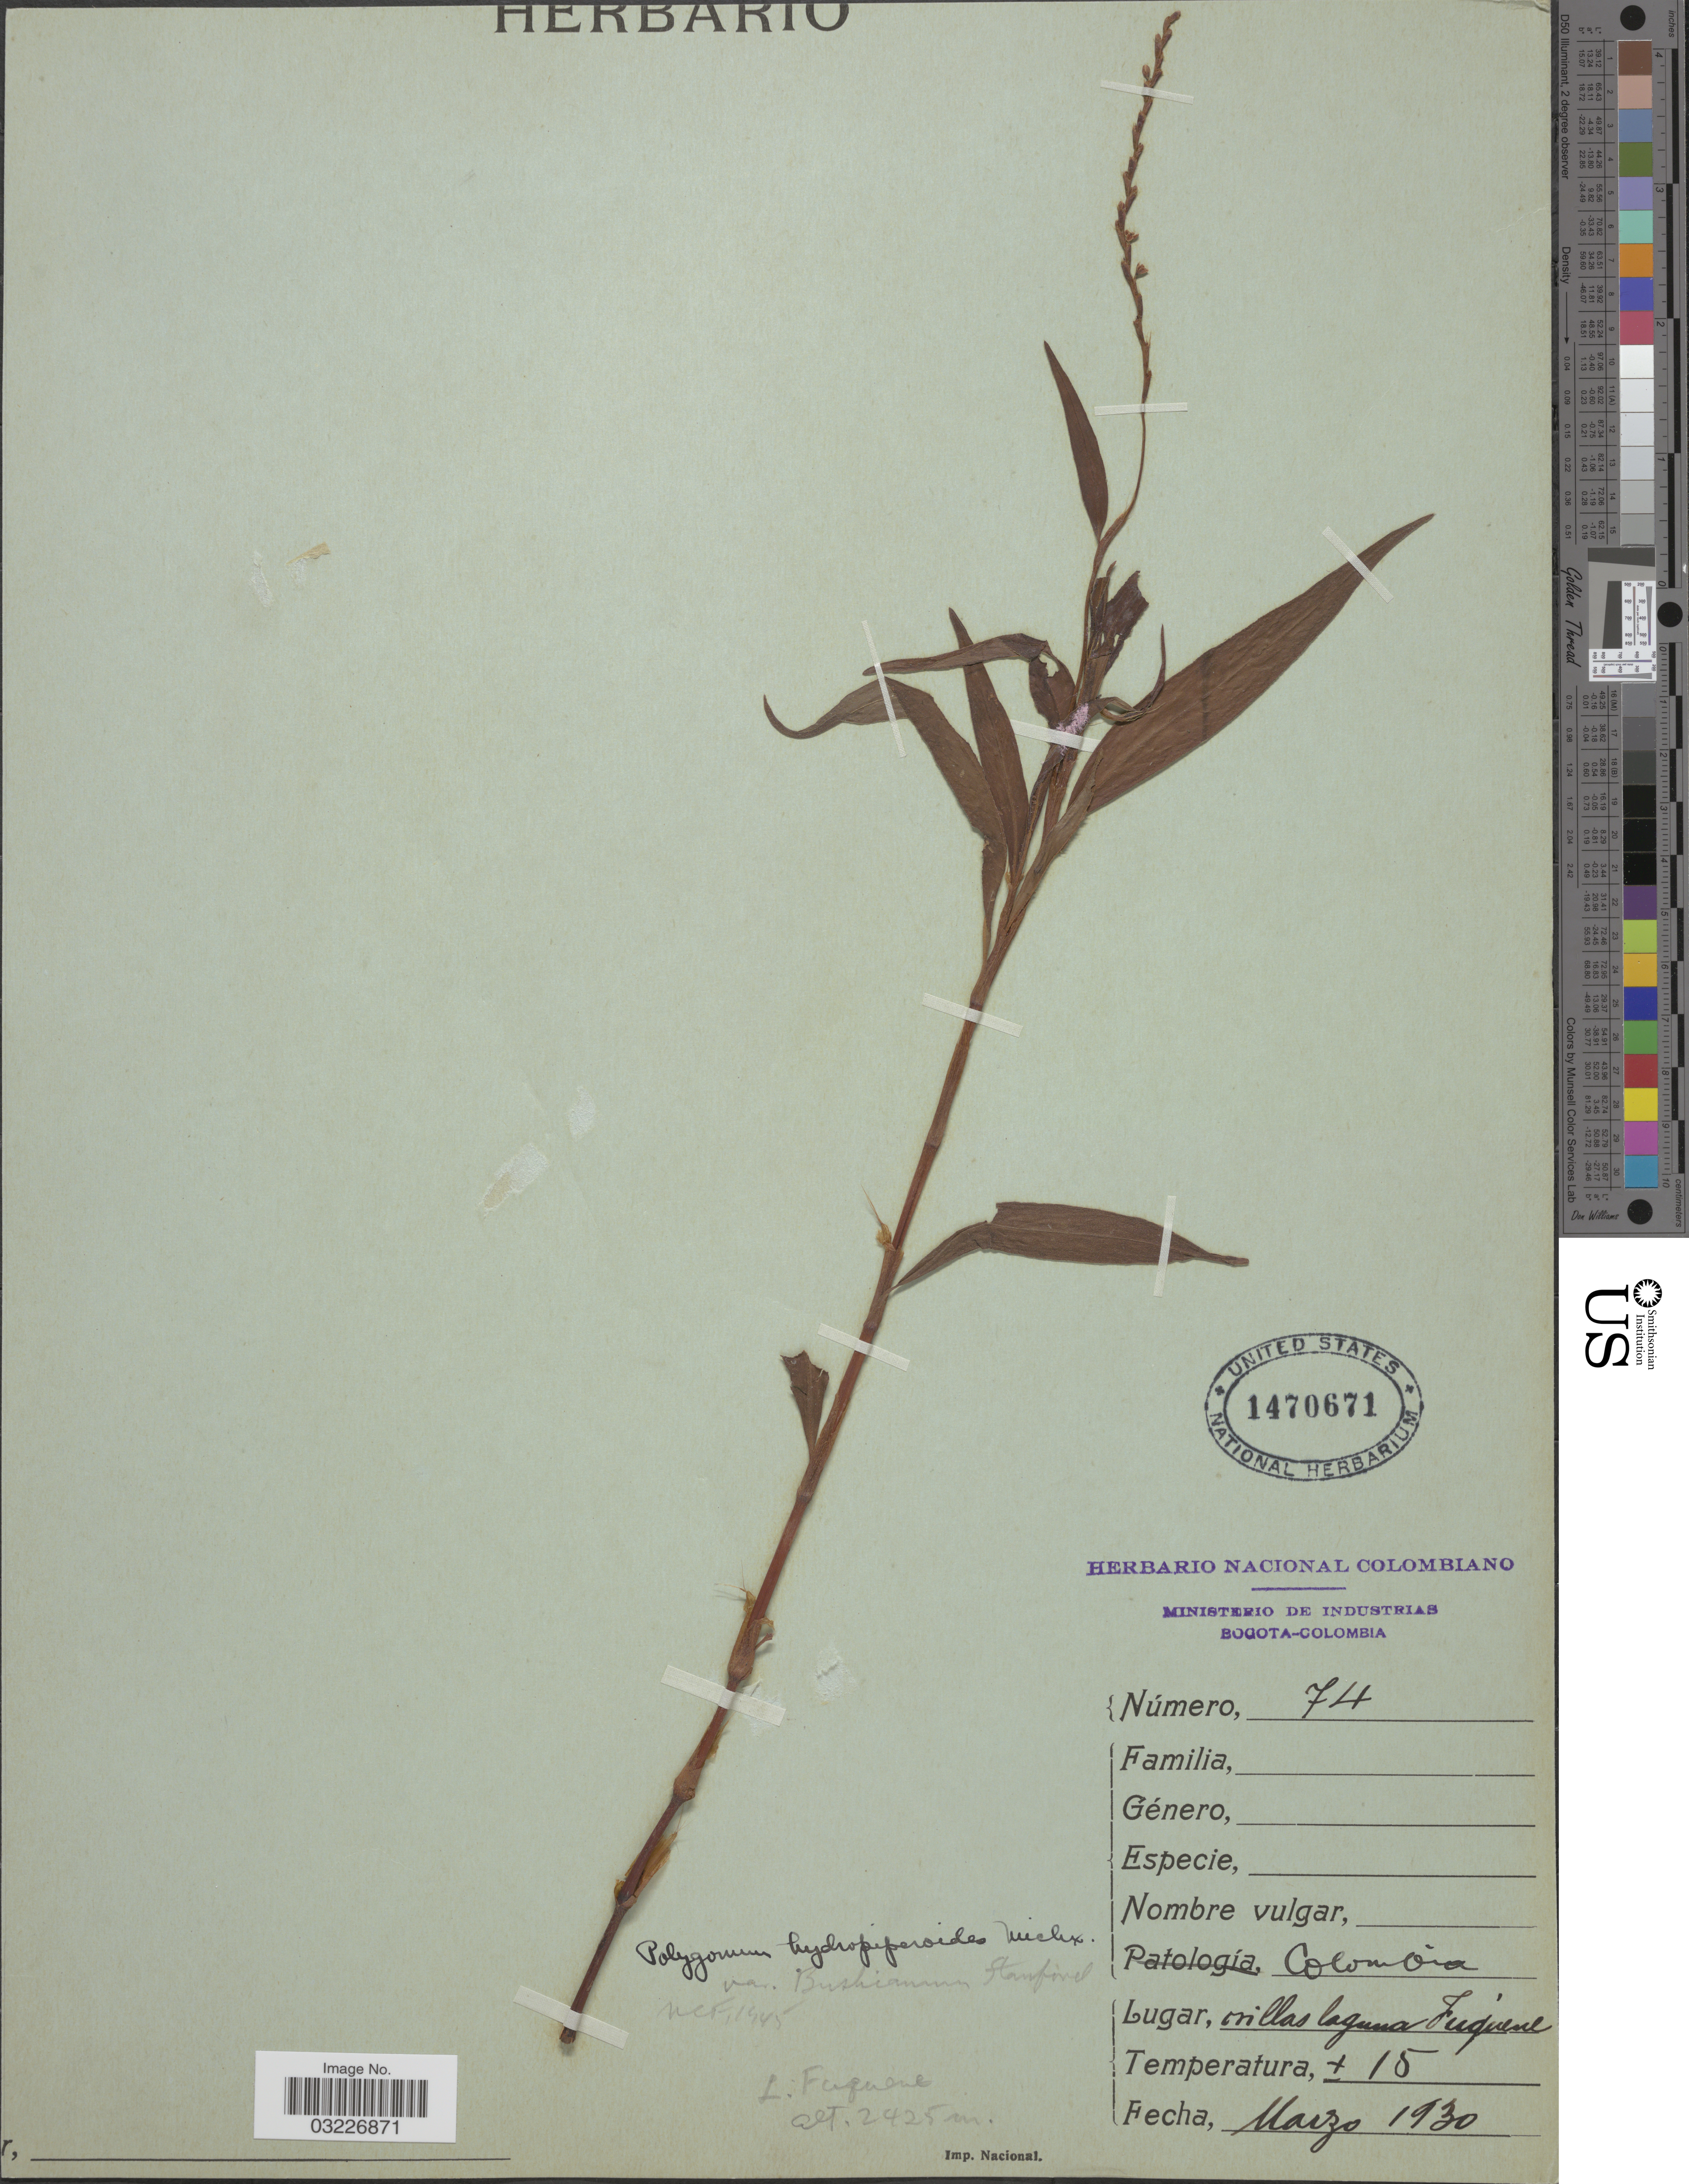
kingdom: Plantae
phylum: Tracheophyta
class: Magnoliopsida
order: Caryophyllales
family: Polygonaceae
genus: Polygonum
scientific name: Polygonum hydropiperoides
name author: Michx.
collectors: ex Herb. Nacional de Colombiano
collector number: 74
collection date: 1930-03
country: Colombia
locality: Orillas laguna Fuqúene.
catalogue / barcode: US 1470671